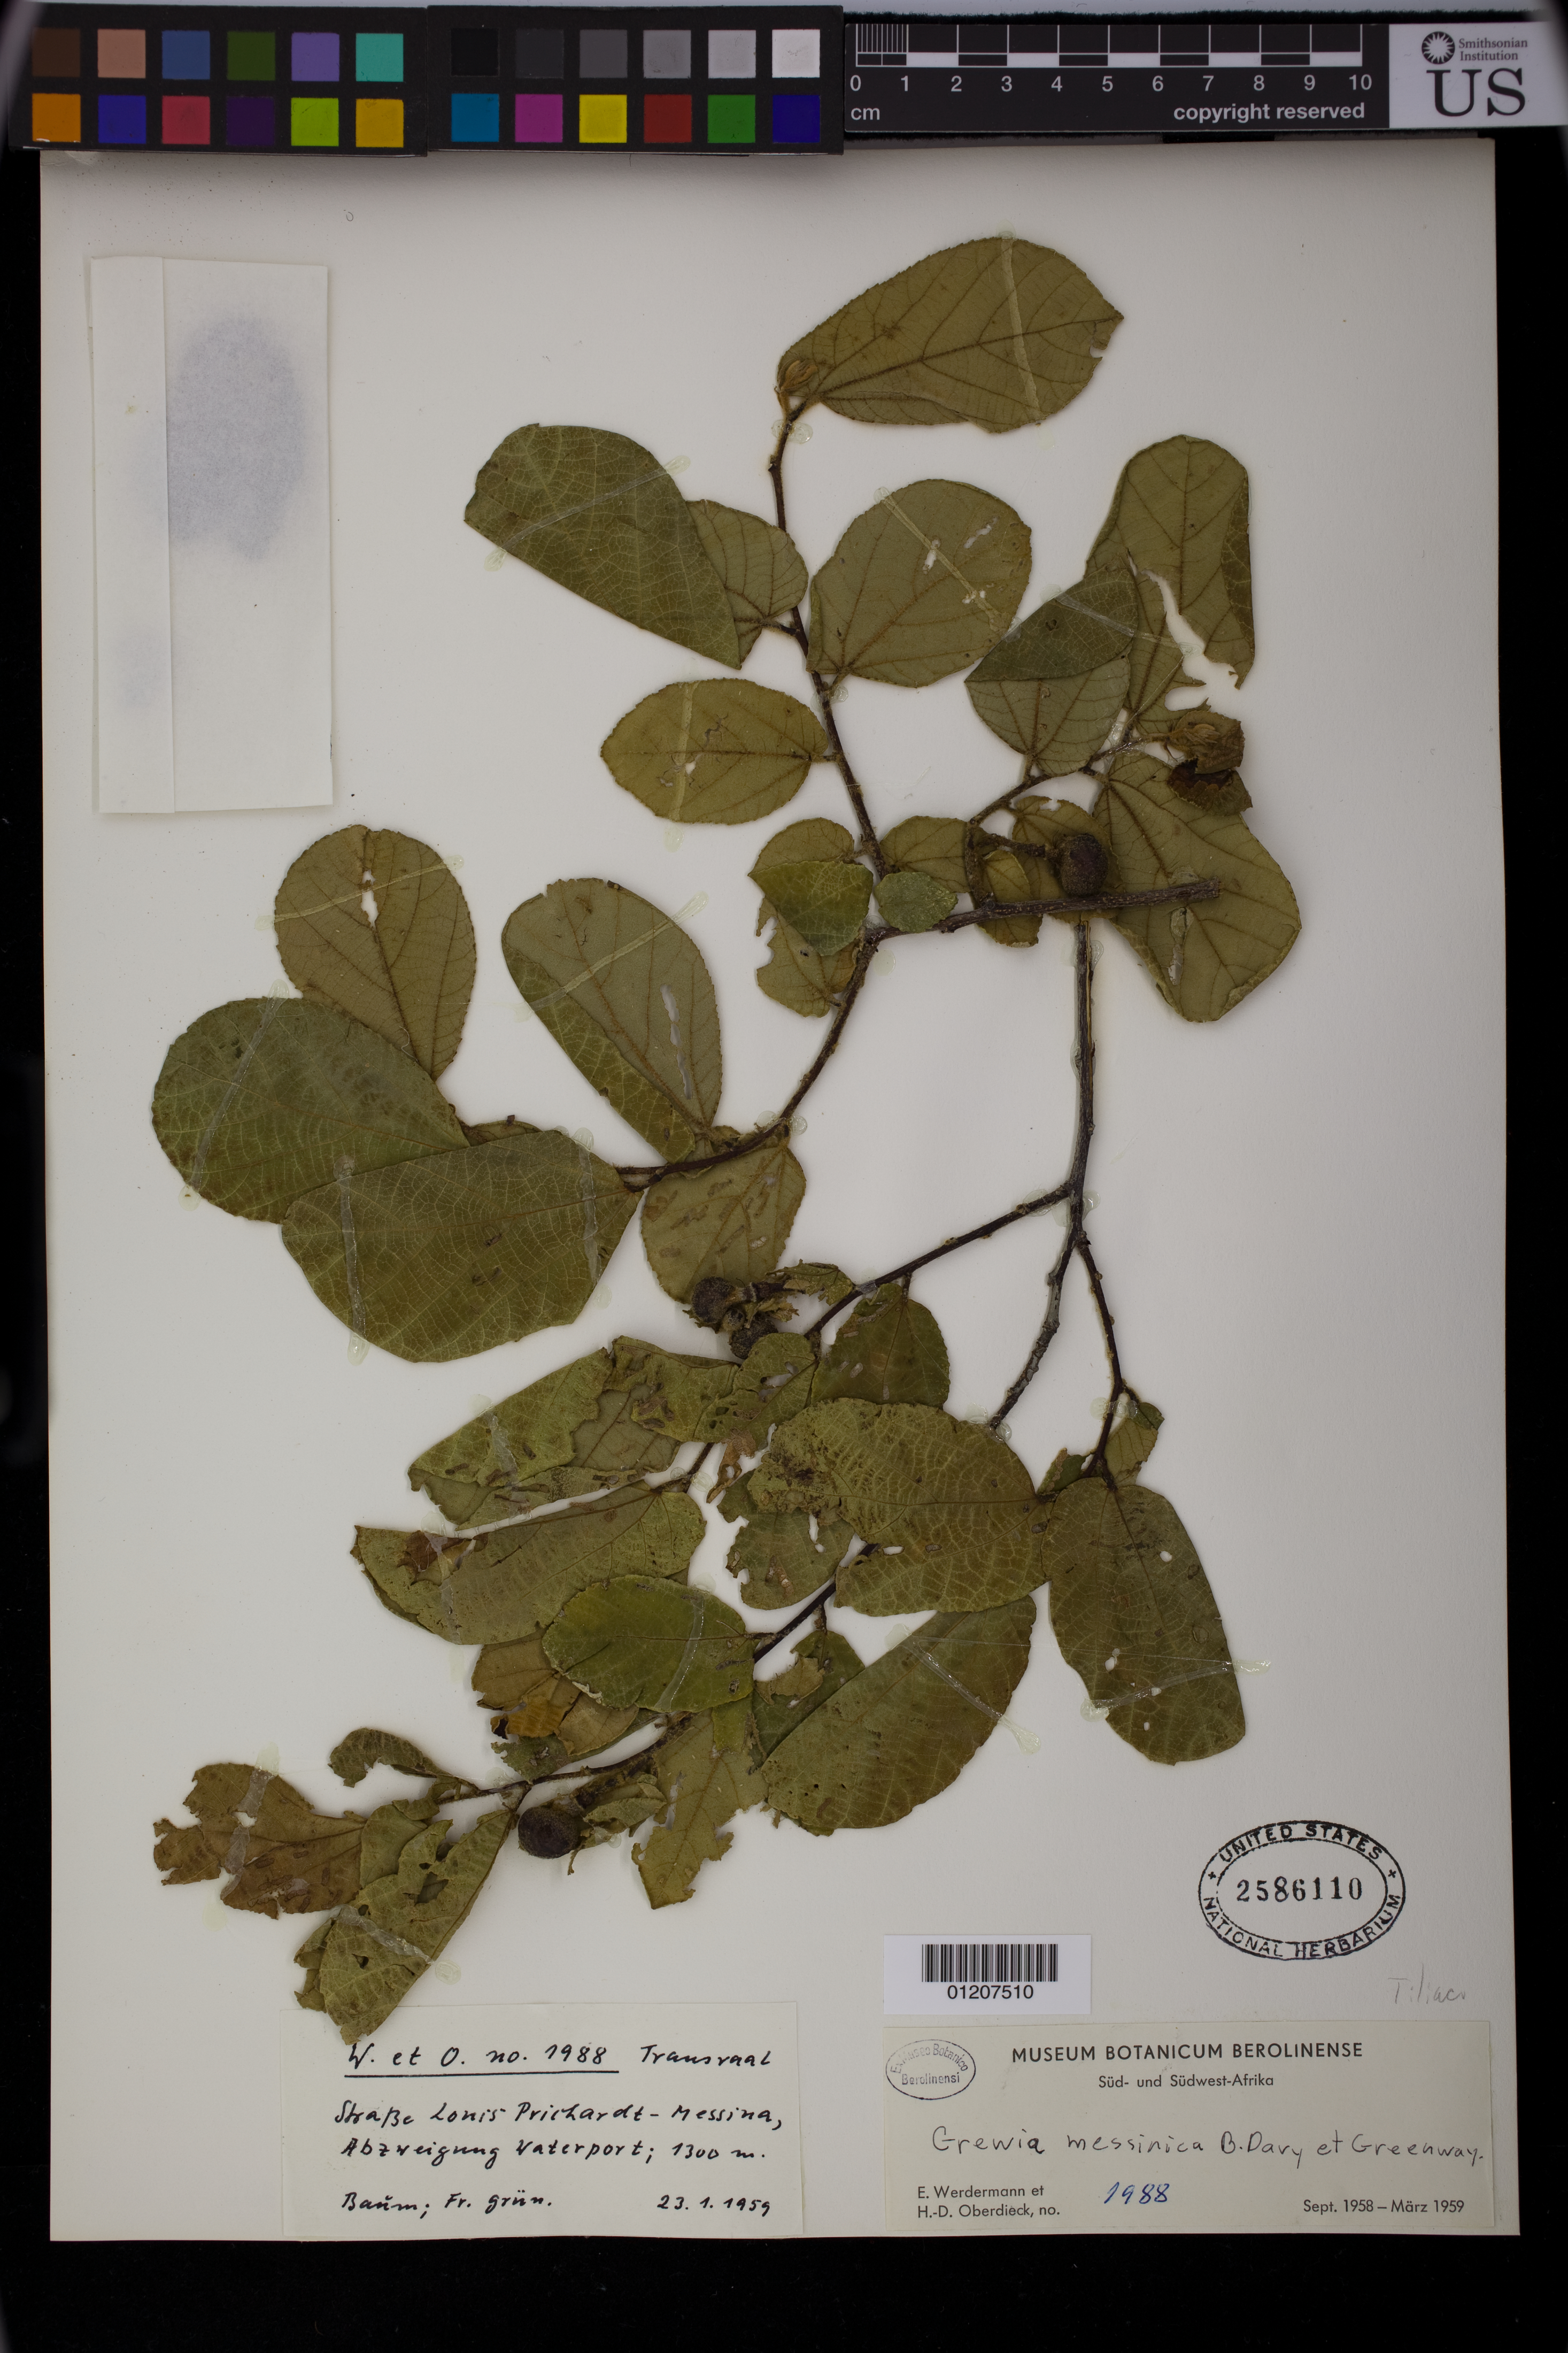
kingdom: Plantae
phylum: Tracheophyta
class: Magnoliopsida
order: Malvales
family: Malvaceae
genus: Grewia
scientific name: Grewia hexamita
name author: Burret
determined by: Jourdain-Fievet, L.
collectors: E. Werdermann & H. Oberdieck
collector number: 1988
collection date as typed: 23 Jan 1959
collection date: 1959-01-23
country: South Africa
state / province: Limpopo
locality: Transvaal. Strasse Louis-Prichardt - Messina, Abzweigung Waterport.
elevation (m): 1300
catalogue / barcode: US 2586110